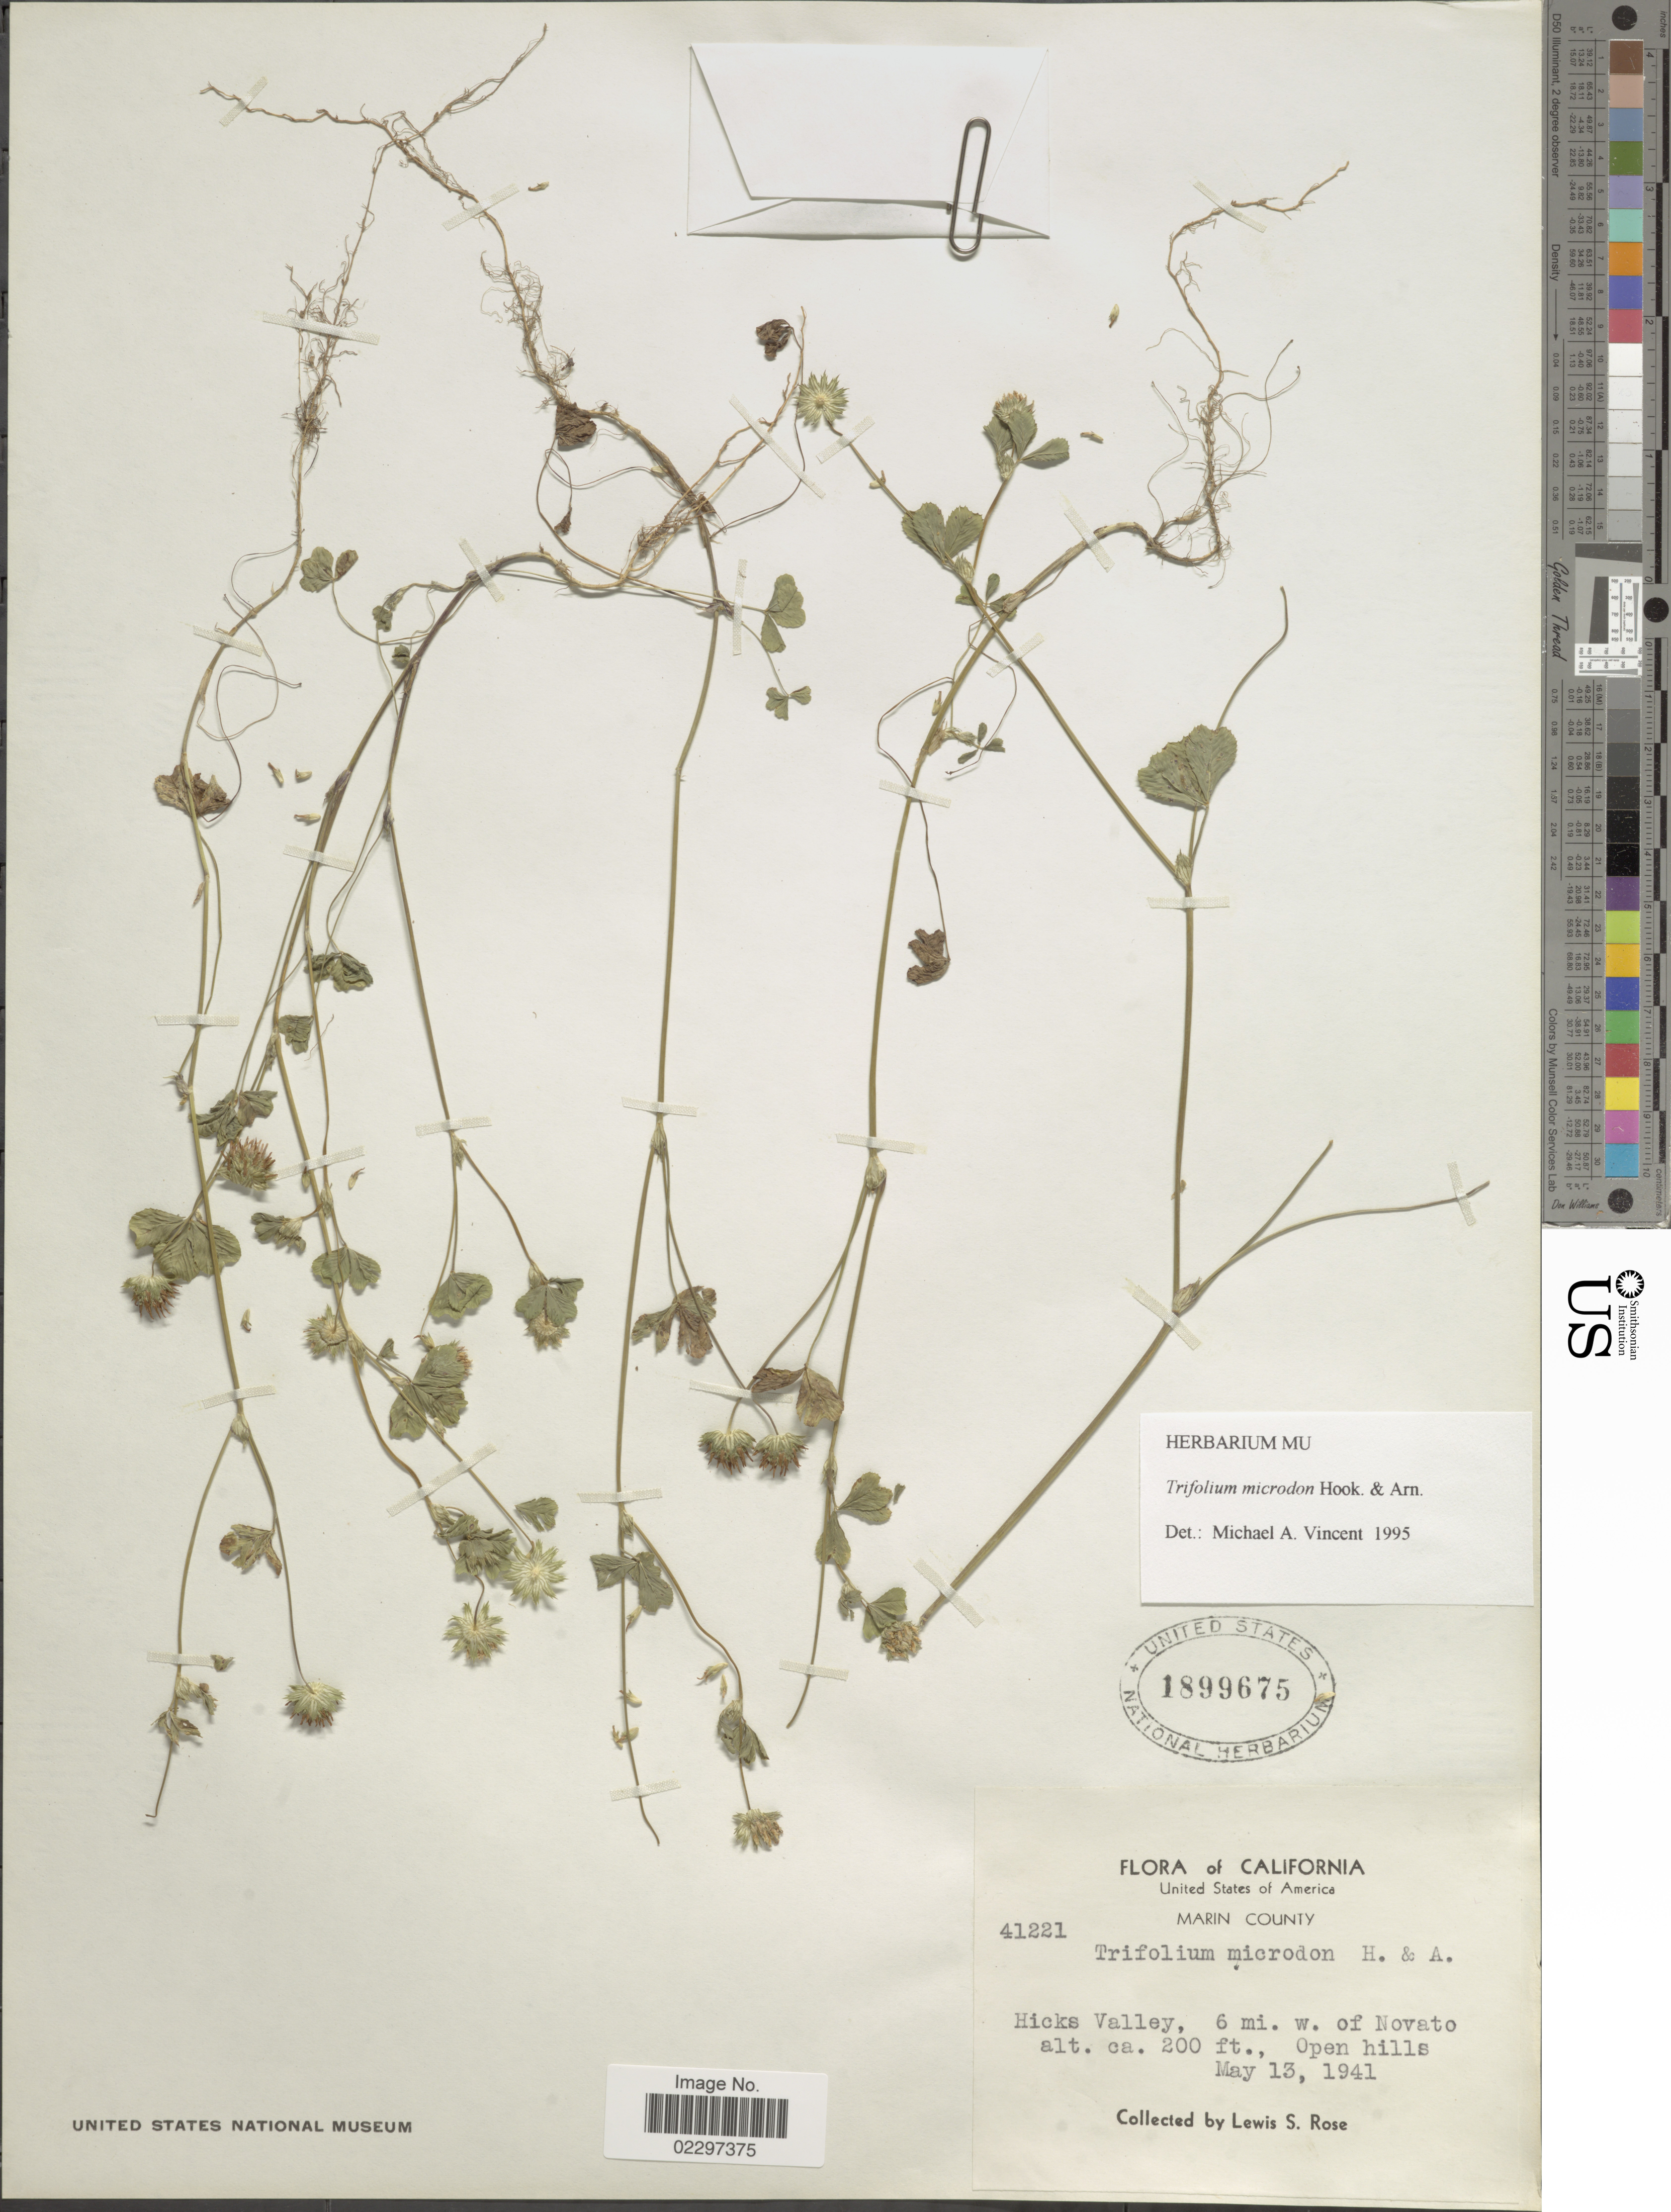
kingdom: Plantae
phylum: Tracheophyta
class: Magnoliopsida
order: Fabales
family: Fabaceae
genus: Trifolium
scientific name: Trifolium microdon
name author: Hook. & Arn.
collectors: L. S. Rose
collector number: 41221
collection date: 1941-05-13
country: United States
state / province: California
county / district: Marin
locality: Marin County. Hicks Valley, 6 mi. w.of Novato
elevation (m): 61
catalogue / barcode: US 1899675